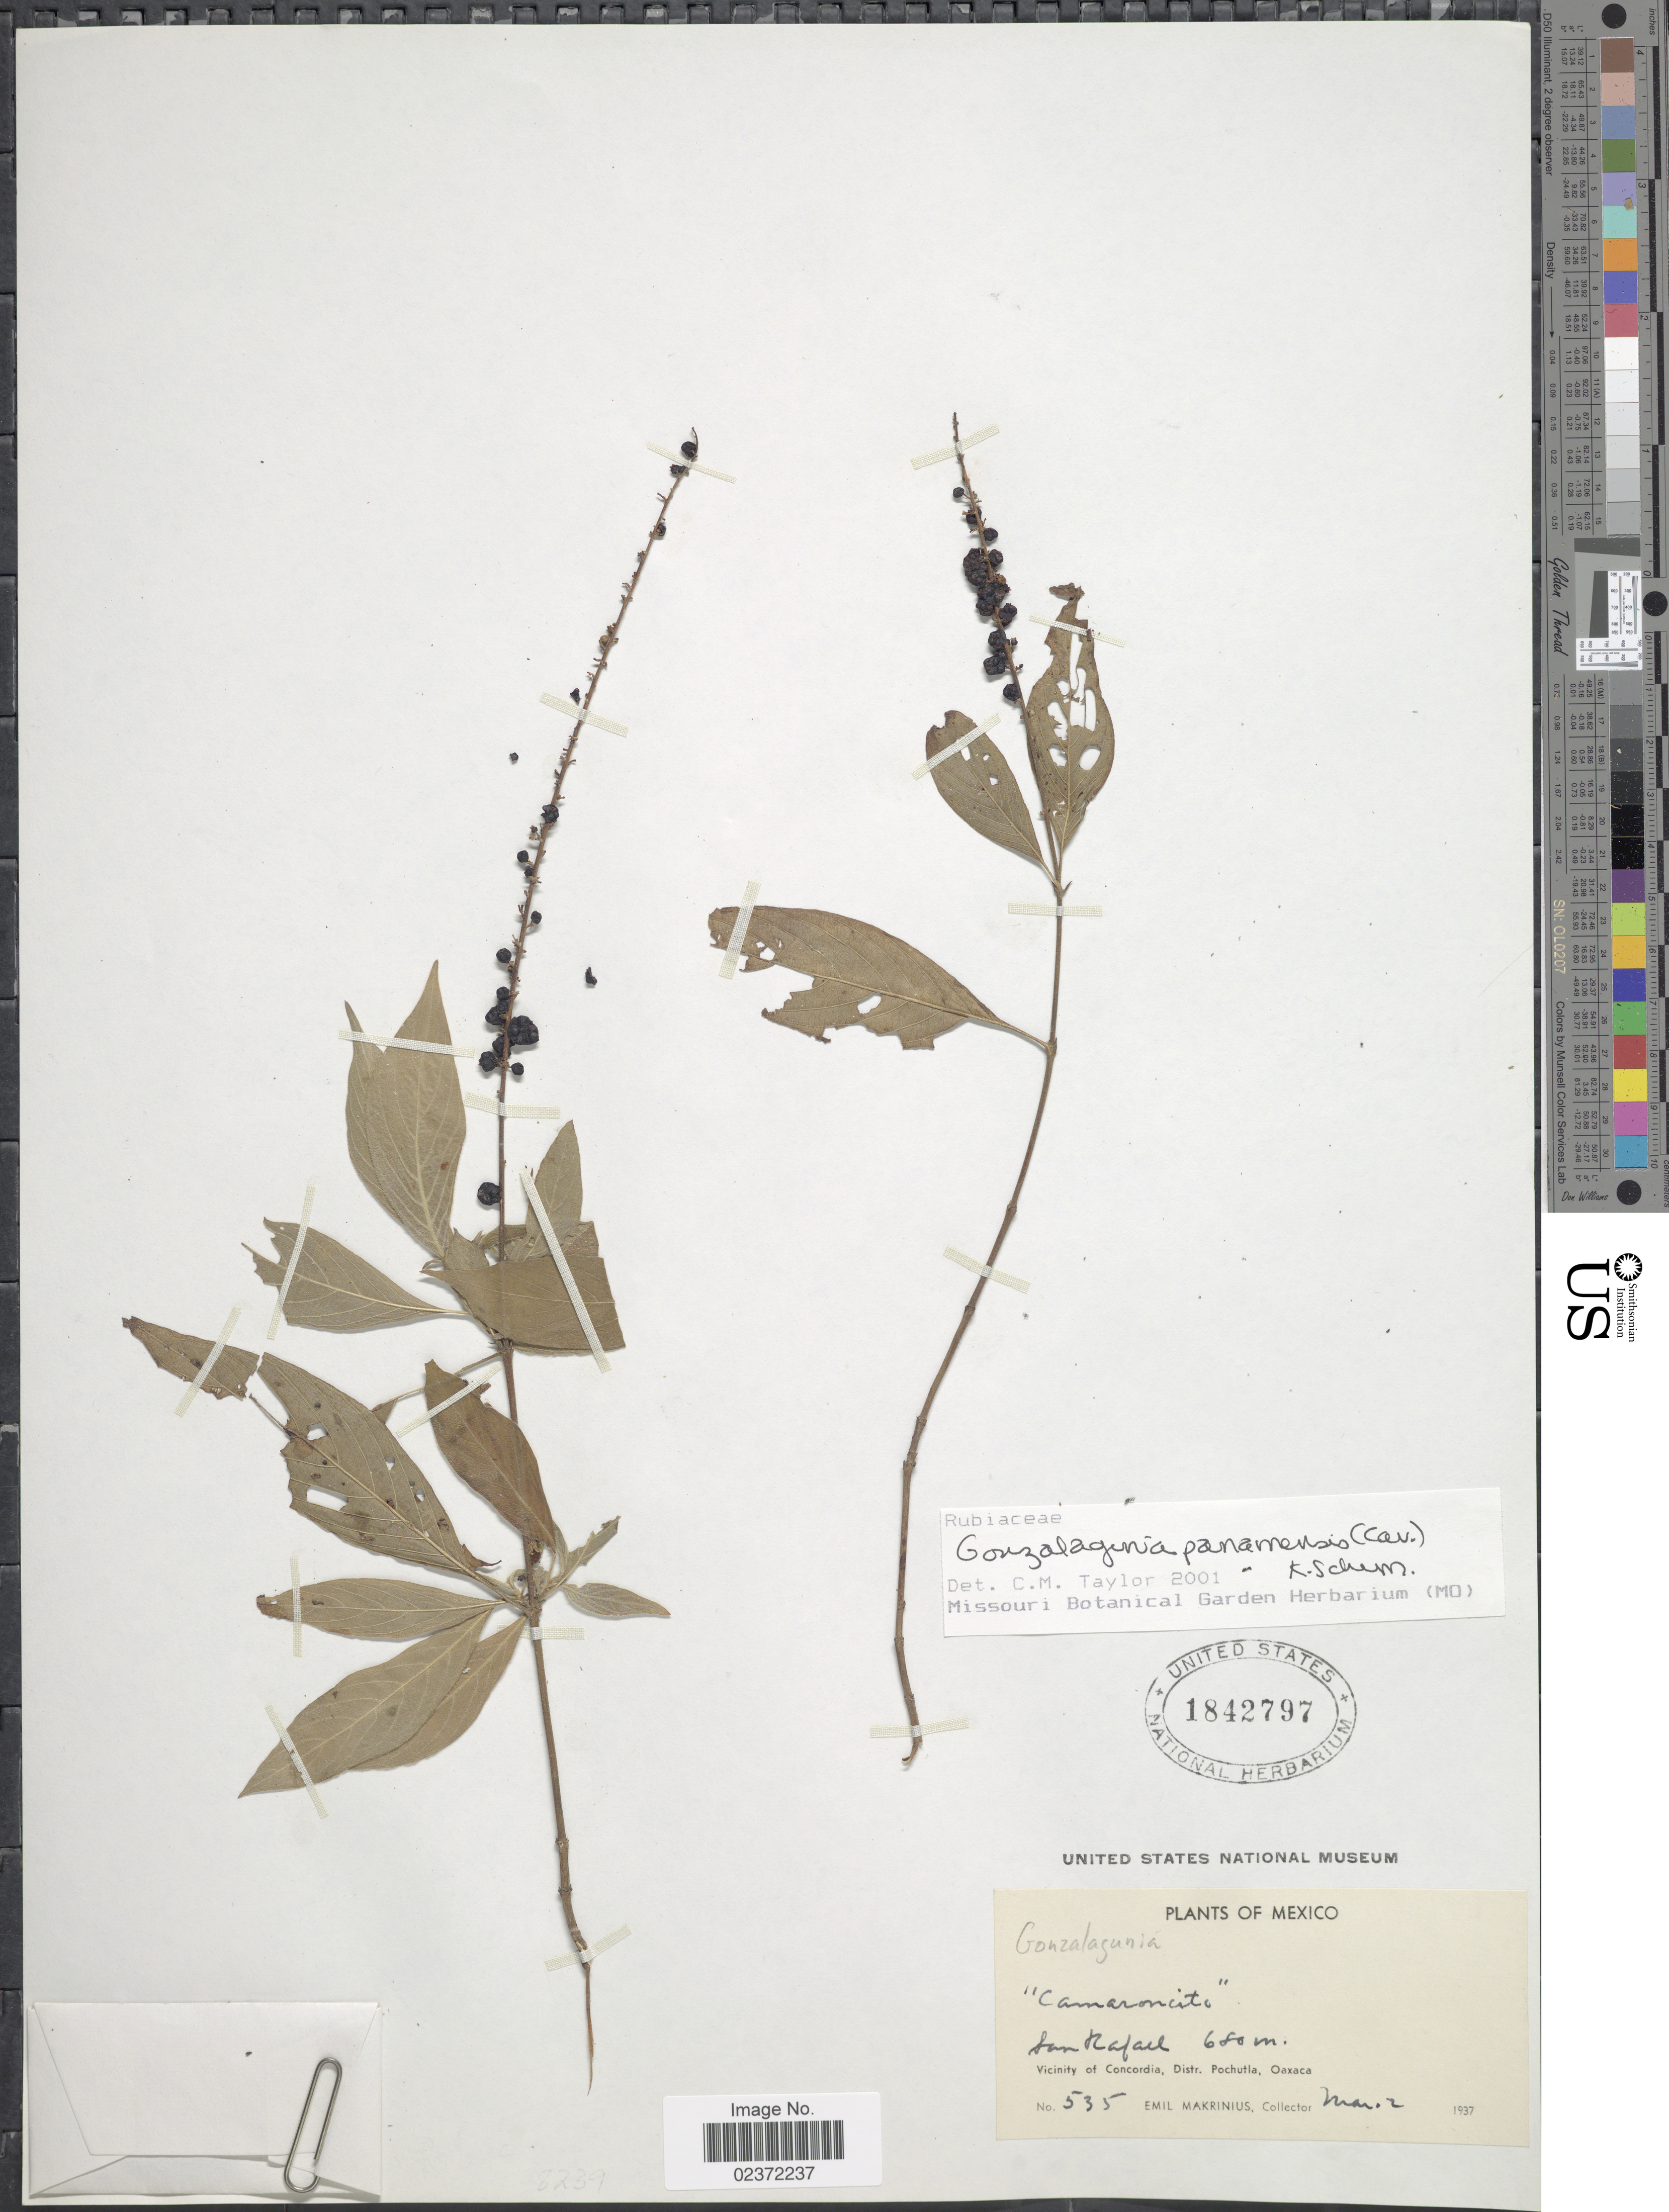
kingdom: Plantae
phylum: Tracheophyta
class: Magnoliopsida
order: Gentianales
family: Rubiaceae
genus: Gonzalagunia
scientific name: Gonzalagunia panamensis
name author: (Cav.) K. Schum.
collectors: E. Makrinius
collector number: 535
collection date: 1937-03-12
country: Mexico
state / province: Oaxaca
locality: San Rafael, vicinity of Concordia, Distr. Pochutla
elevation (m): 680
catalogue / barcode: US 1842797